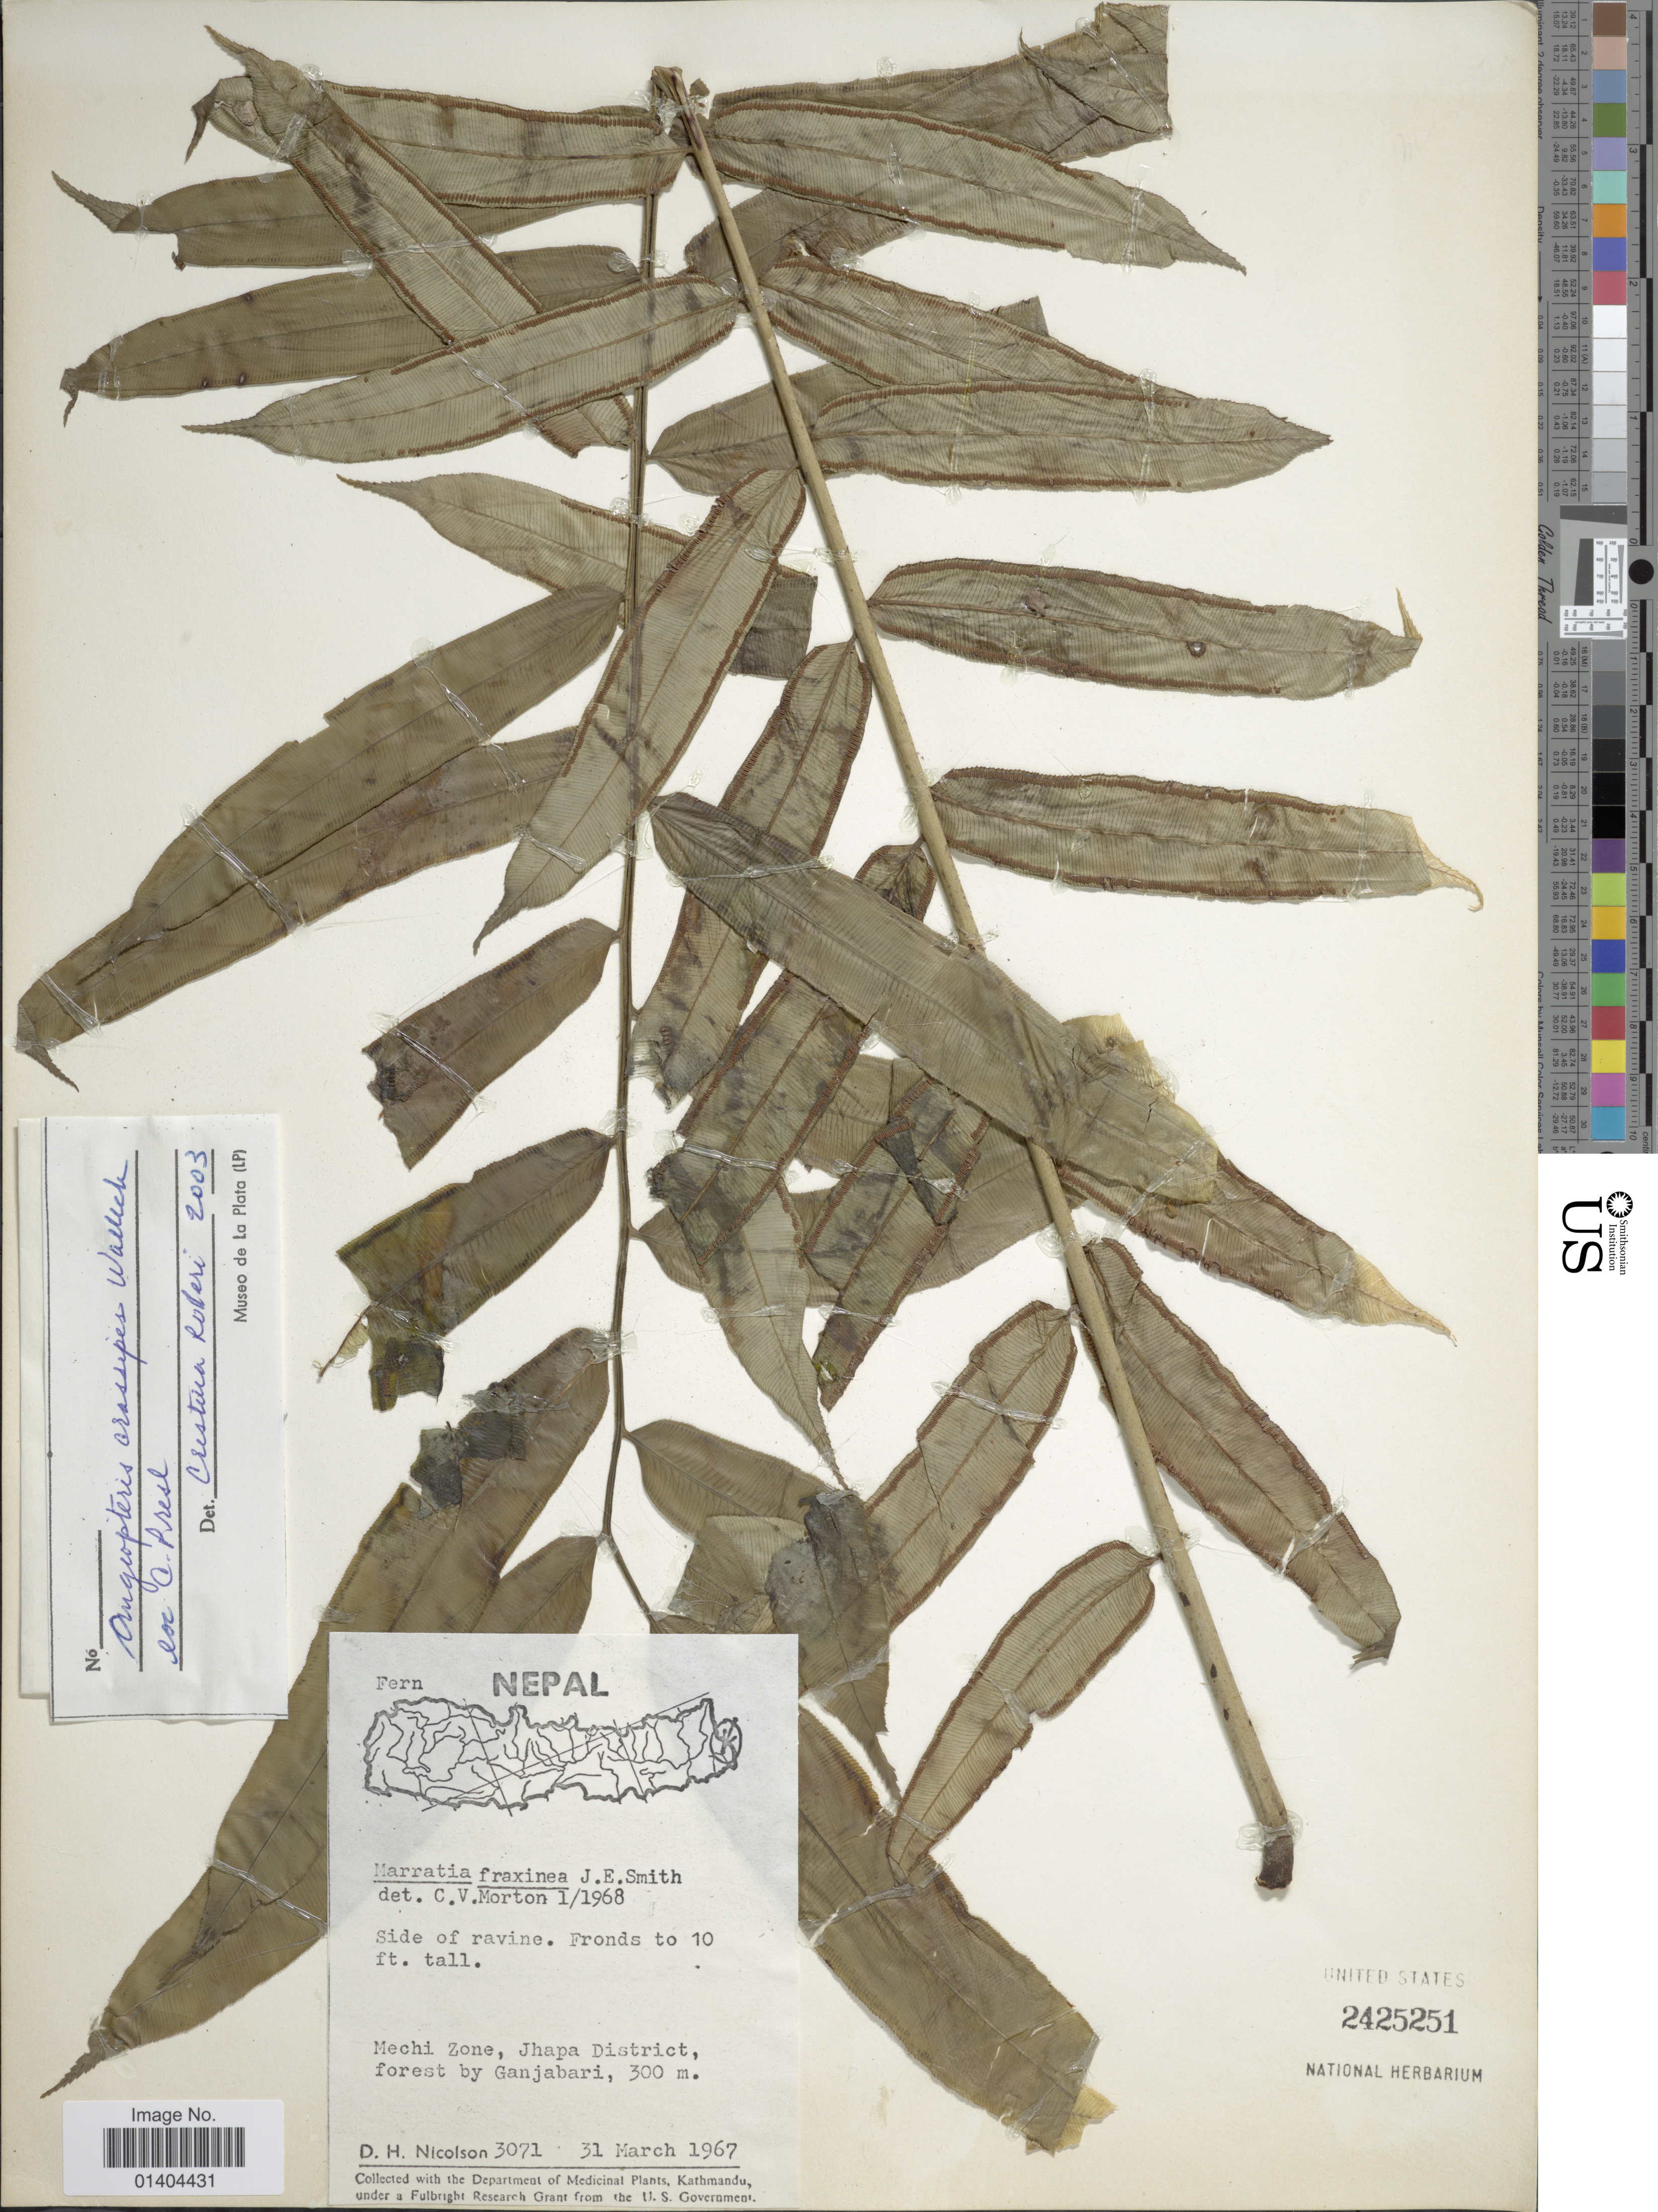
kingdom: Plantae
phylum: Tracheophyta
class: Polypodiopsida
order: Marattiales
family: Marattiaceae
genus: Angiopteris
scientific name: Angiopteris crassipes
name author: Wall. ex C. Presl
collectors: D. H. Nicolson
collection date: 1967-03-31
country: Nepal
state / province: Mechi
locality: Mechi zone, Jhapa District, forest by Ganjabari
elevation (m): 300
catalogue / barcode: US 2425251